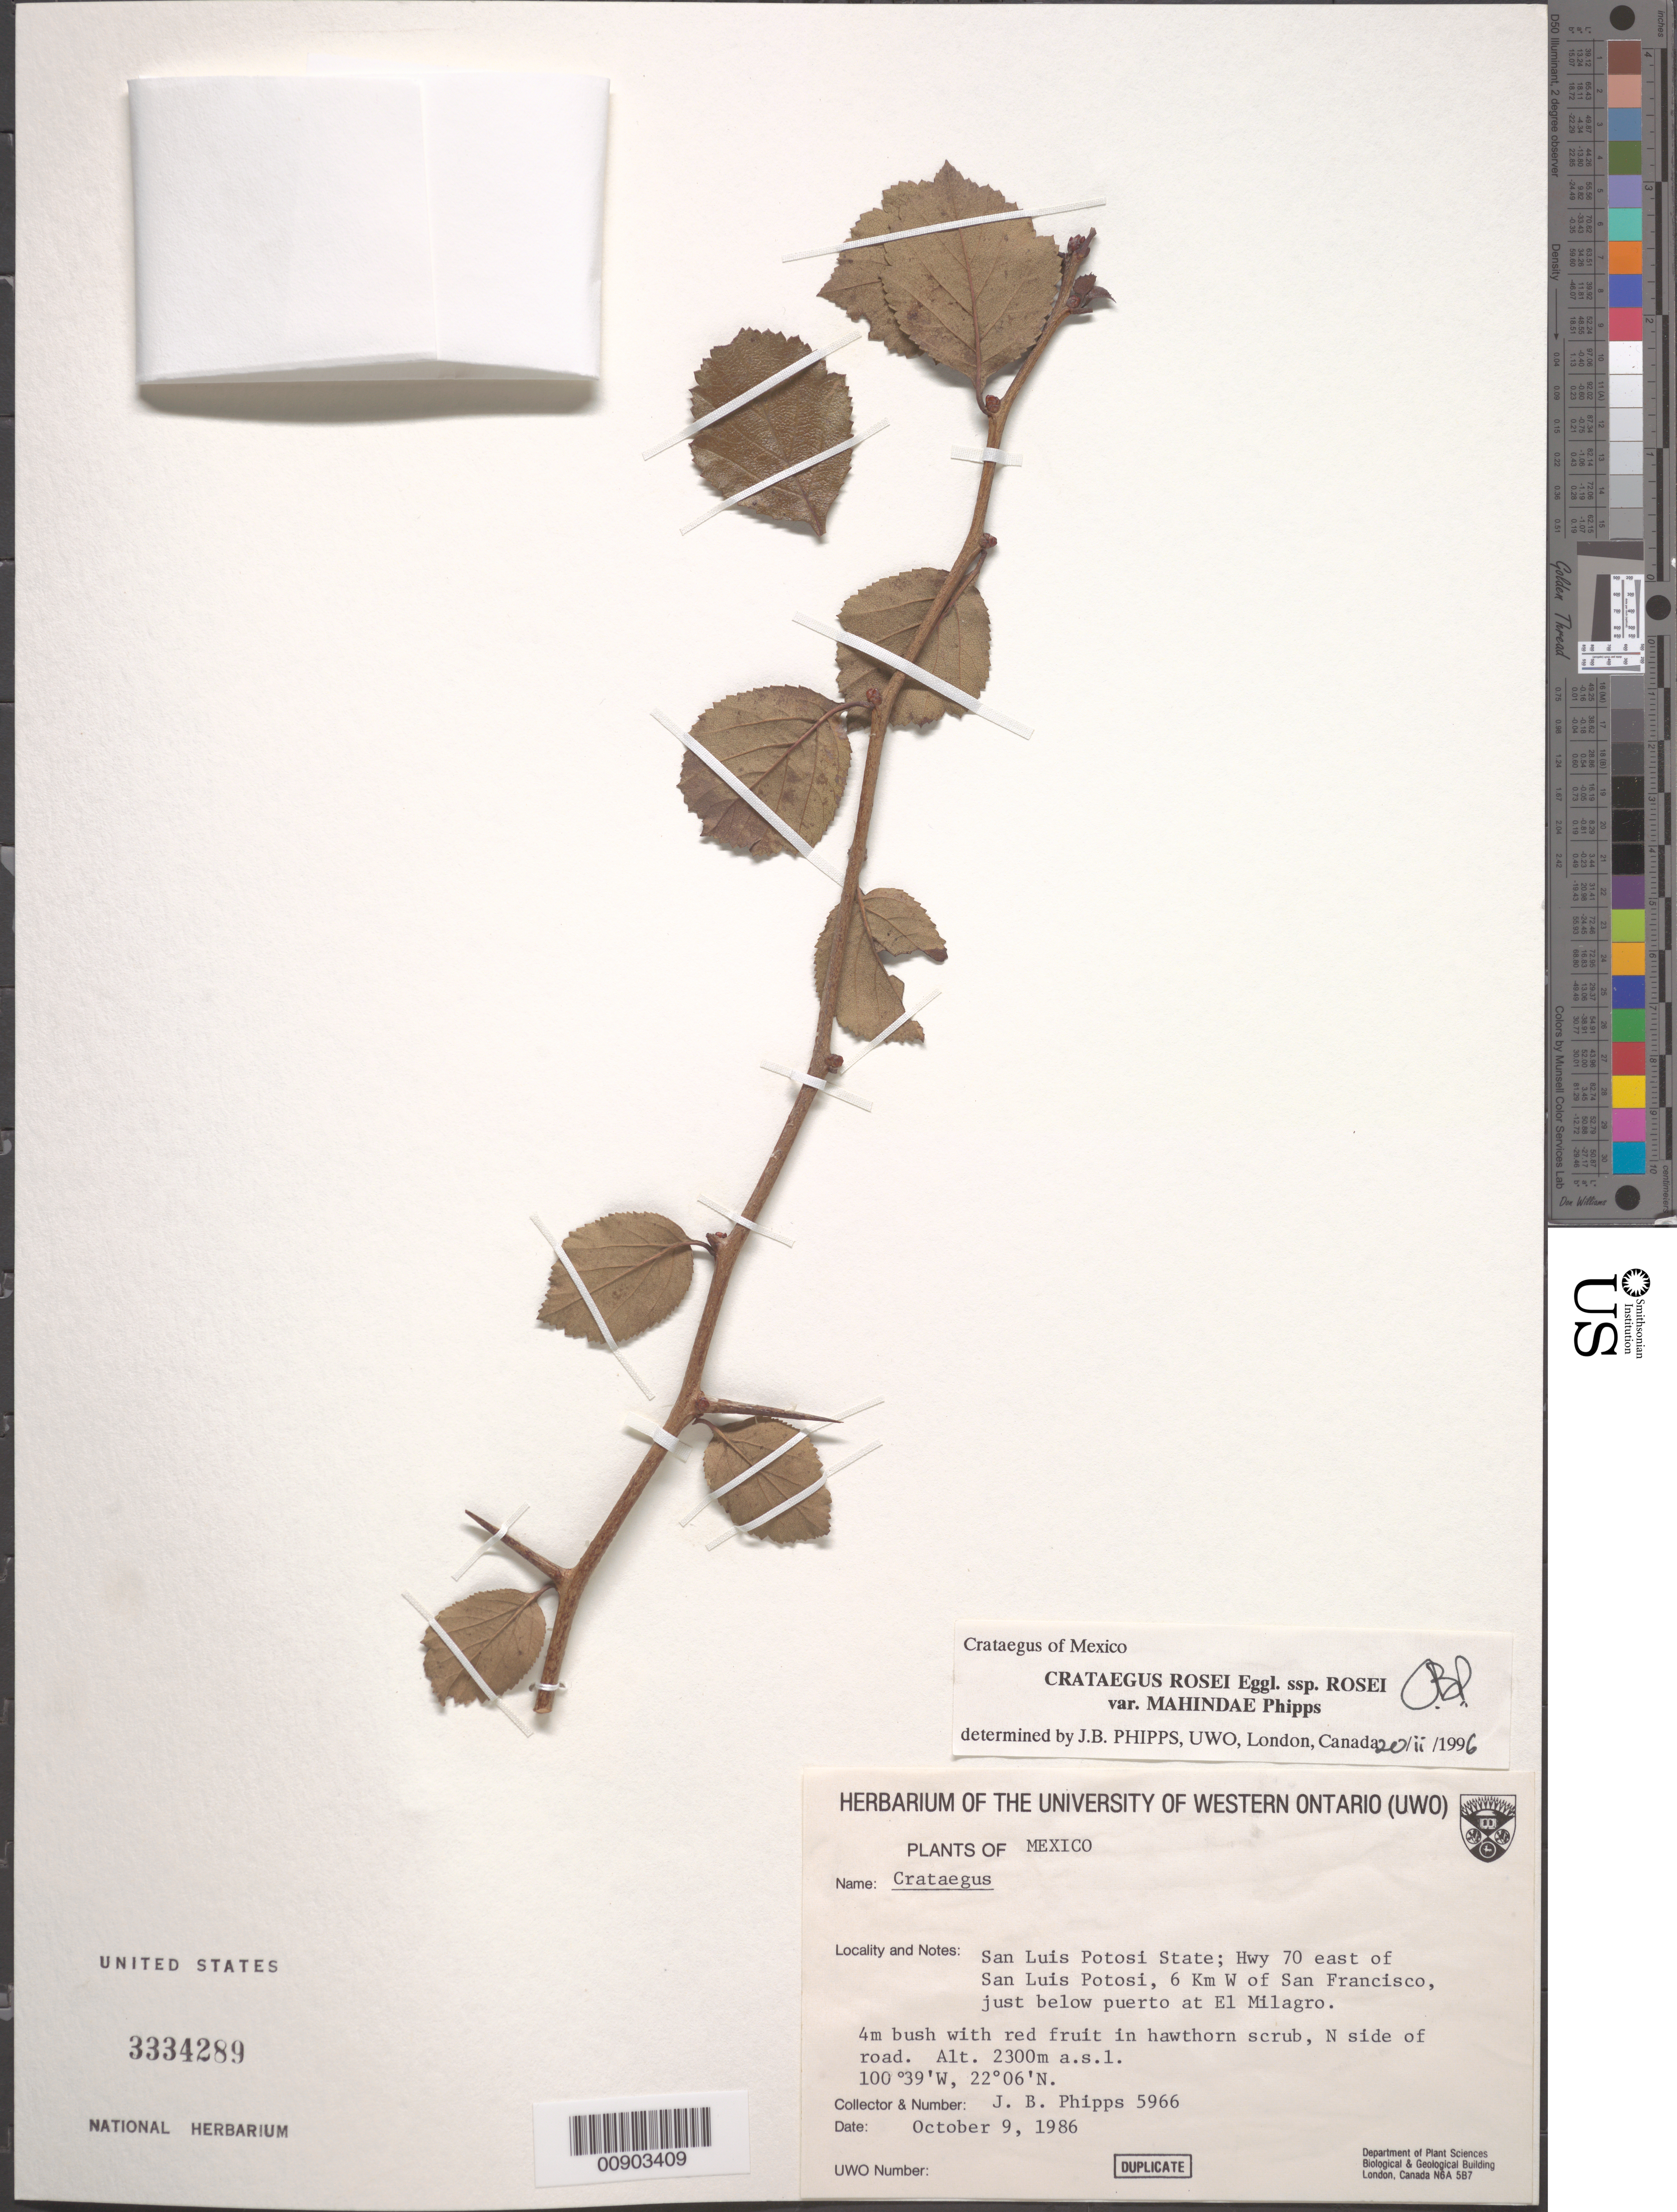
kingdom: Plantae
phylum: Tracheophyta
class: Magnoliopsida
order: Rosales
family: Rosaceae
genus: Crataegus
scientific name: Crataegus rosei var. mahindae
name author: Eggl.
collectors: J. Phipps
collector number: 5966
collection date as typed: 09 Oct 1986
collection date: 1986-10-09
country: Mexico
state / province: San Luis Potosí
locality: San Luis Potosí State; Hwy 70 east of San Luis Potosí, 6 km. W of San Francisco, just below puerto at El Milagro.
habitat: In hawthorn scrub, N side of road.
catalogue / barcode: US 3334289